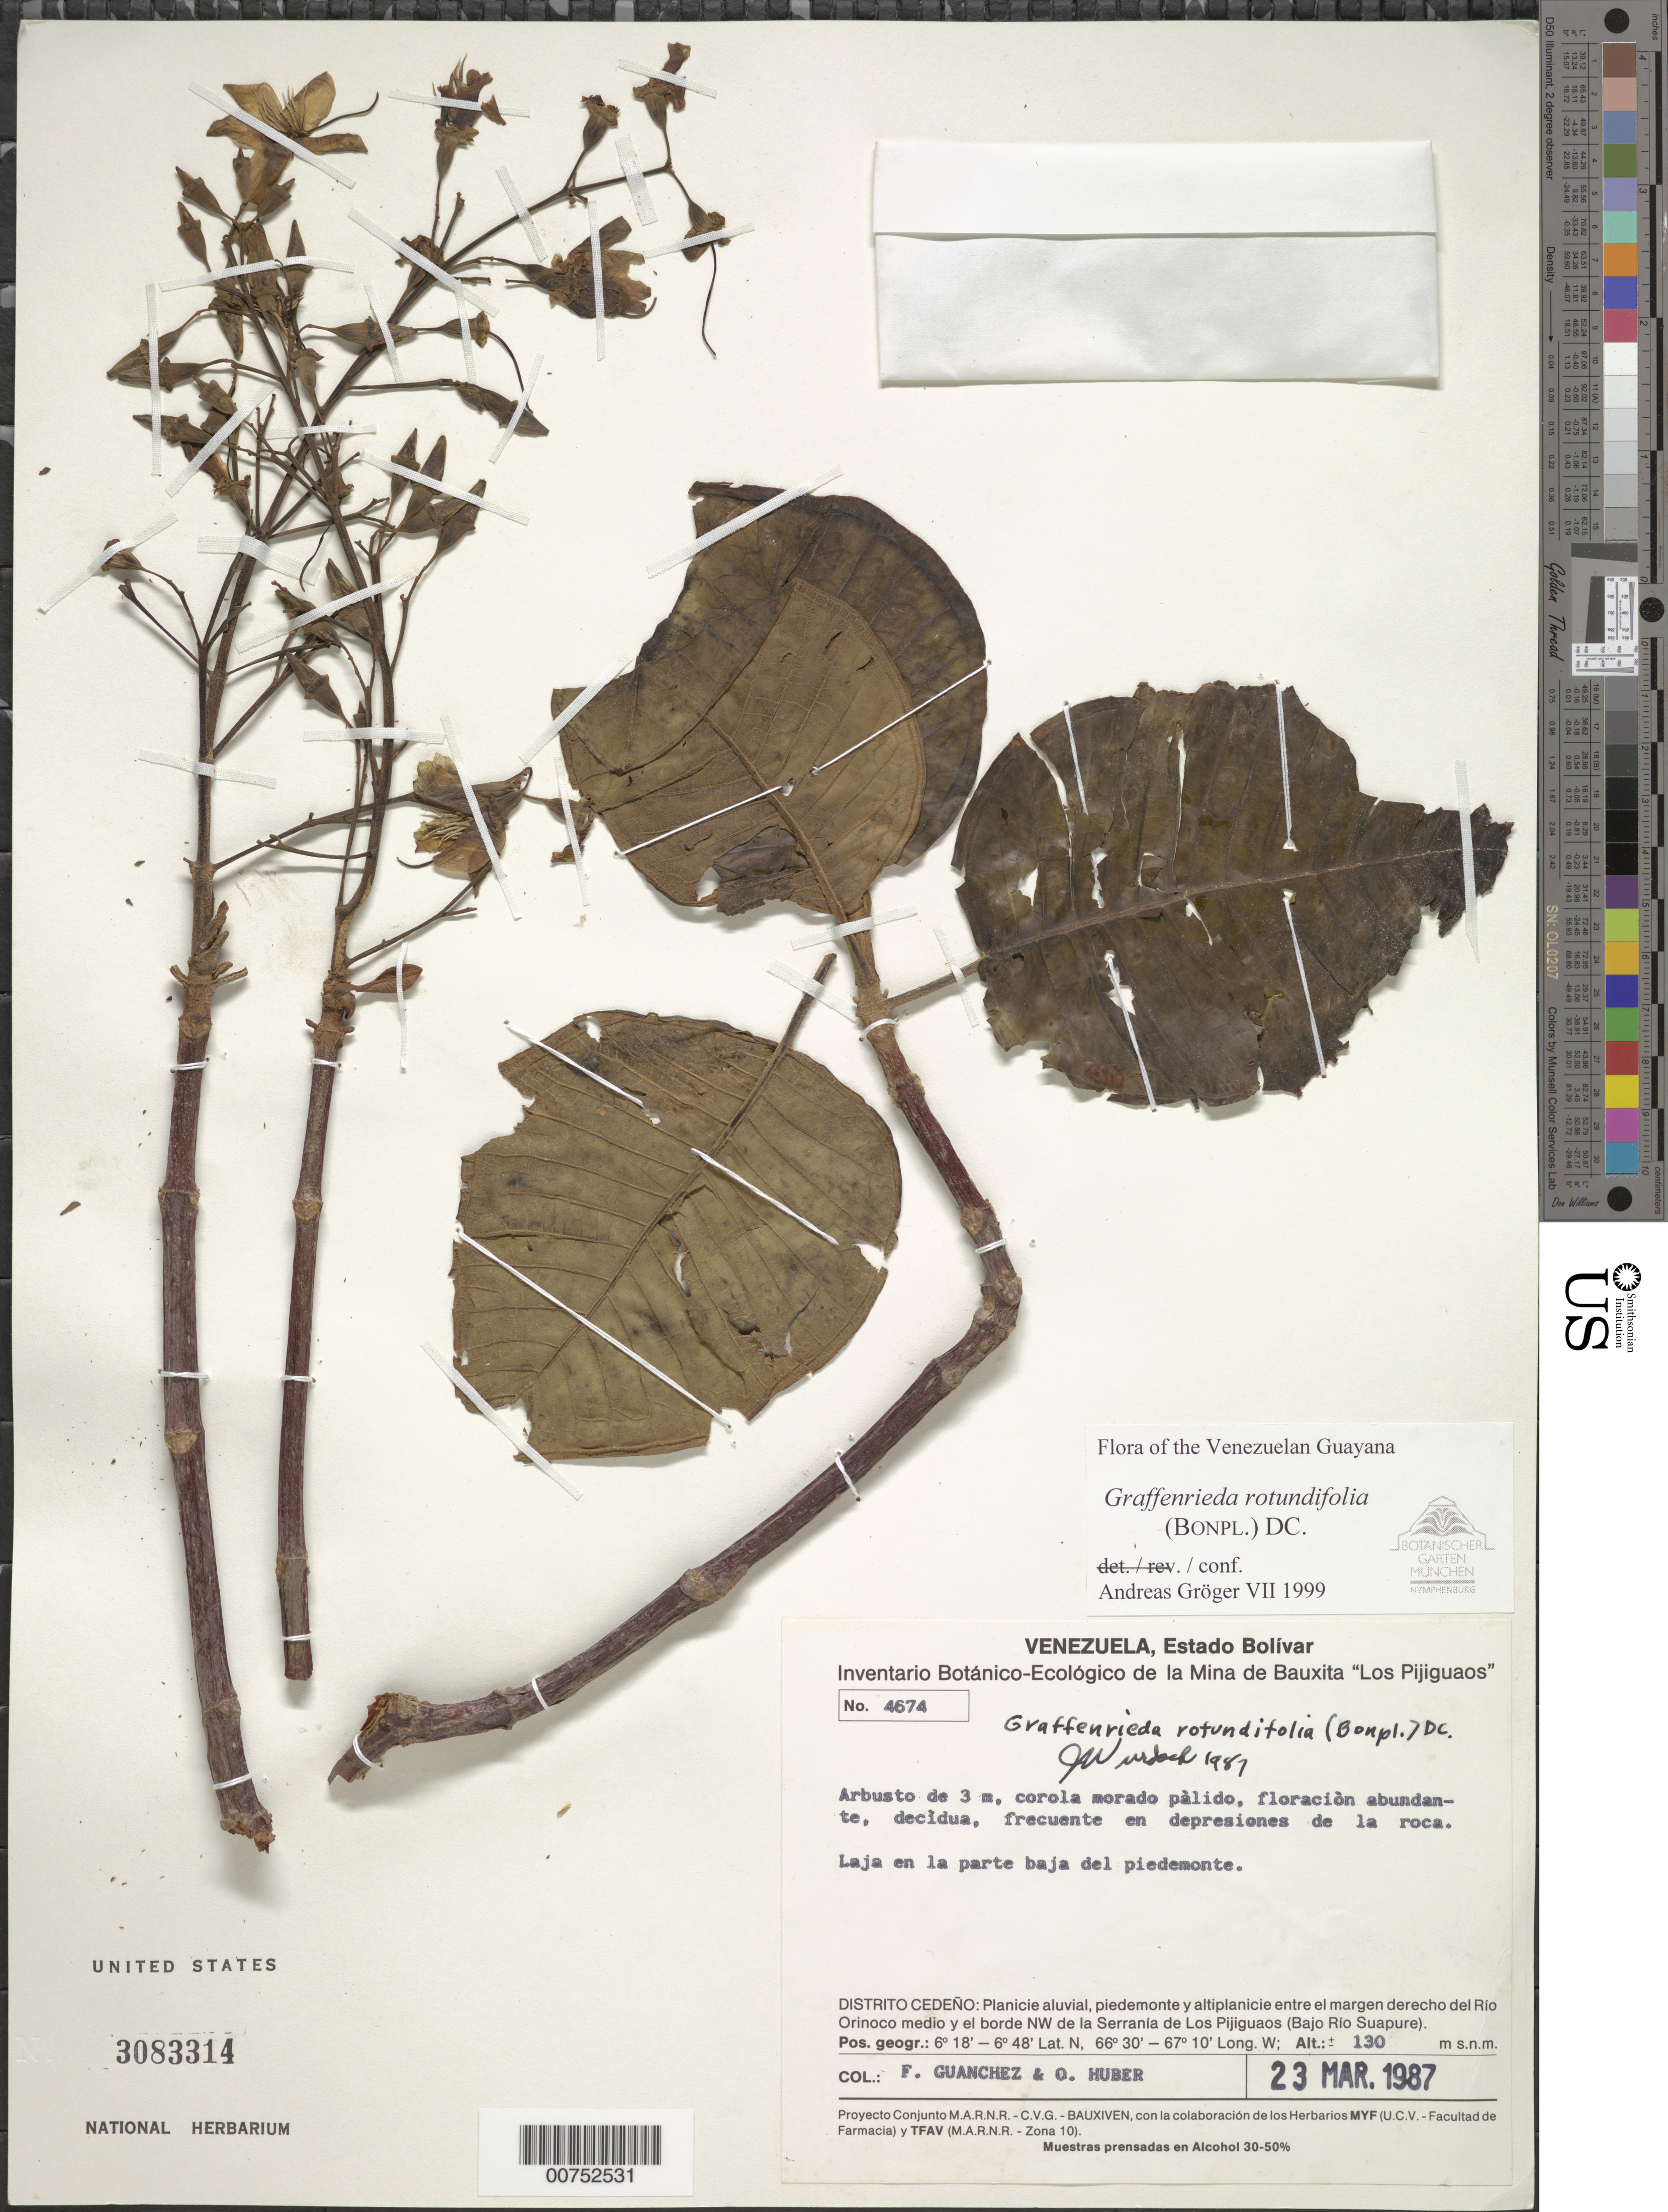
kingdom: Plantae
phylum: Tracheophyta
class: Magnoliopsida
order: Myrtales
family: Melastomataceae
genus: Graffenrieda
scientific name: Graffenrieda rotundifolia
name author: (Bonpl.) DC.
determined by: Gröger, A.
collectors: F. Guánchez M. & O. Huber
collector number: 4674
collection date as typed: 23-Mar-87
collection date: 1987-03-23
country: Venezuela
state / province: Bolívar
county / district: Cedeño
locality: Río Orinoco medio to el borde NW de la Serrania de Los Pijiguaos (Bajo Río Suapure)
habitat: Depresiones de la roca; laja en la parte baja del piedemonte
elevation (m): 130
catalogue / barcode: US 3083314